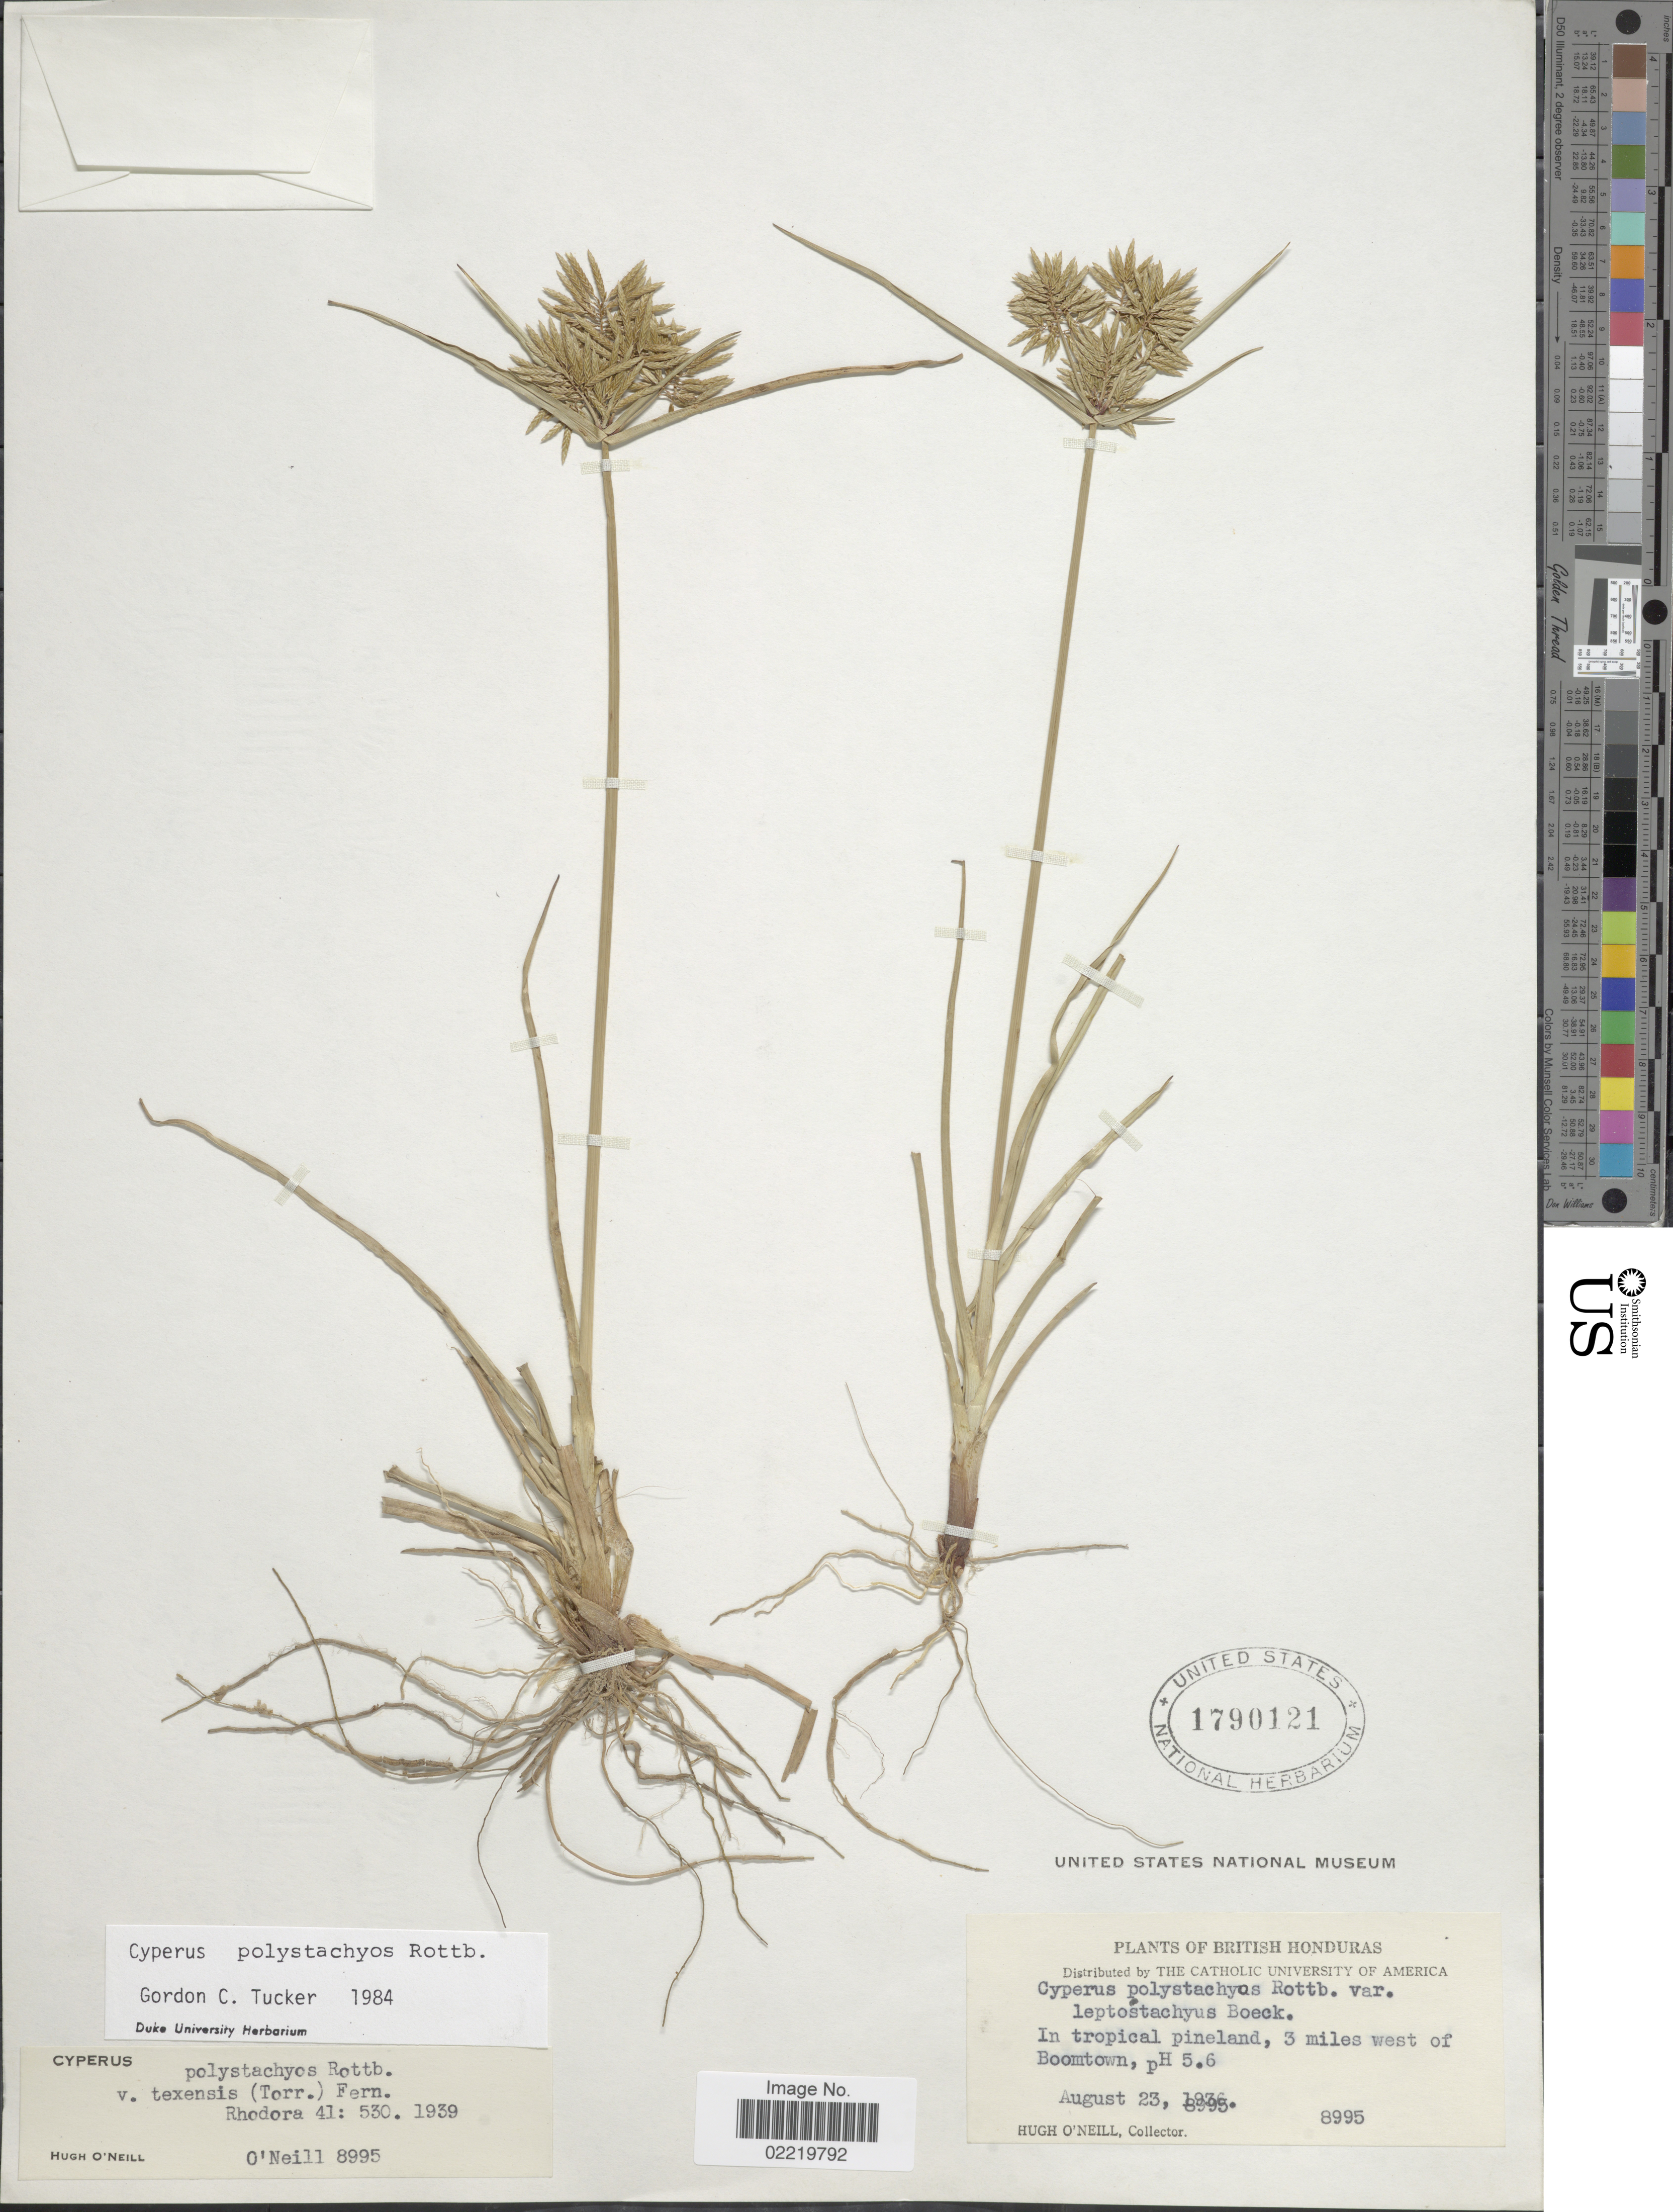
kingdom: Plantae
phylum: Tracheophyta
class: Liliopsida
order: Poales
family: Cyperaceae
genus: Cyperus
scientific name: Cyperus polystachyos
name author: Rottb.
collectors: H. O'Neill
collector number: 8995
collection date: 1976-08-23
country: Belize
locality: British Honduras, In tropical pineland, 3 miles west of Boomtown, pH5.6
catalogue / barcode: US 1790121